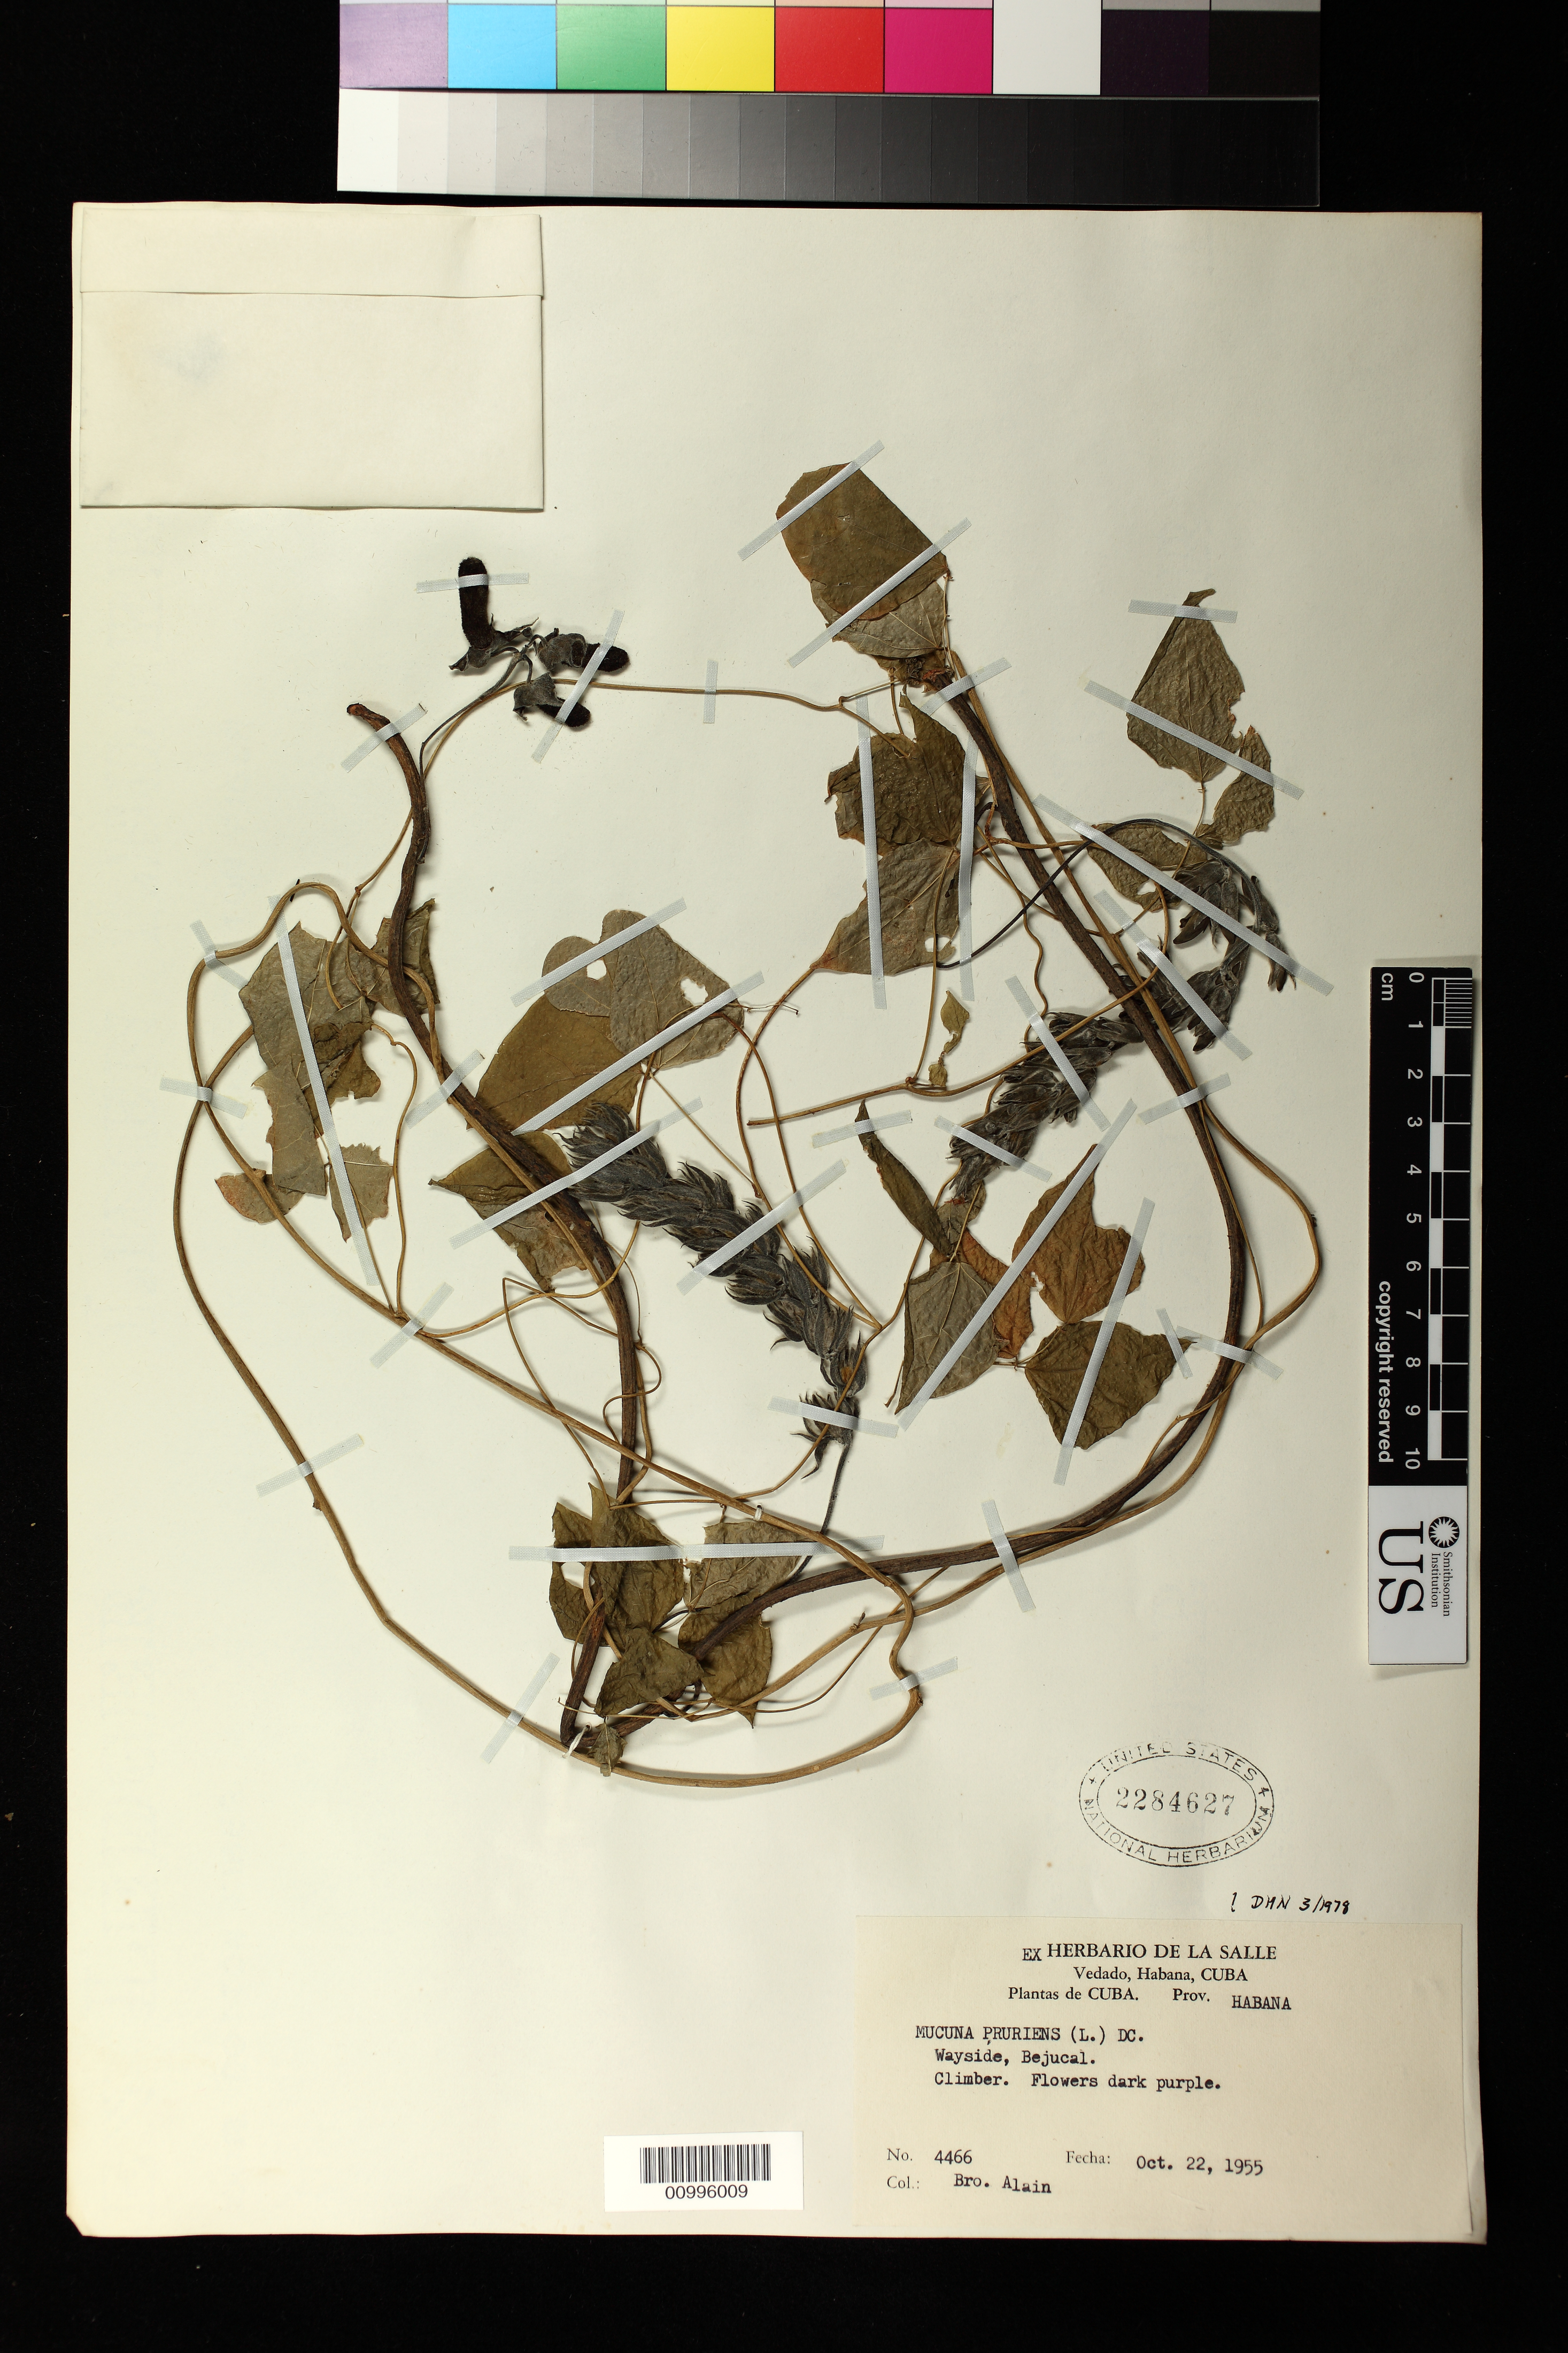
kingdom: Plantae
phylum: Tracheophyta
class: Magnoliopsida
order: Fabales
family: Fabaceae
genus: Mucuna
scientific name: Mucuna pruriens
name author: (L.) DC.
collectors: A. H. Liogier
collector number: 4466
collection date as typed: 22 Oct 1955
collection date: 1955-10-22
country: Cuba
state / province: La Habana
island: Cuba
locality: Bejucal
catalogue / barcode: US 2284627